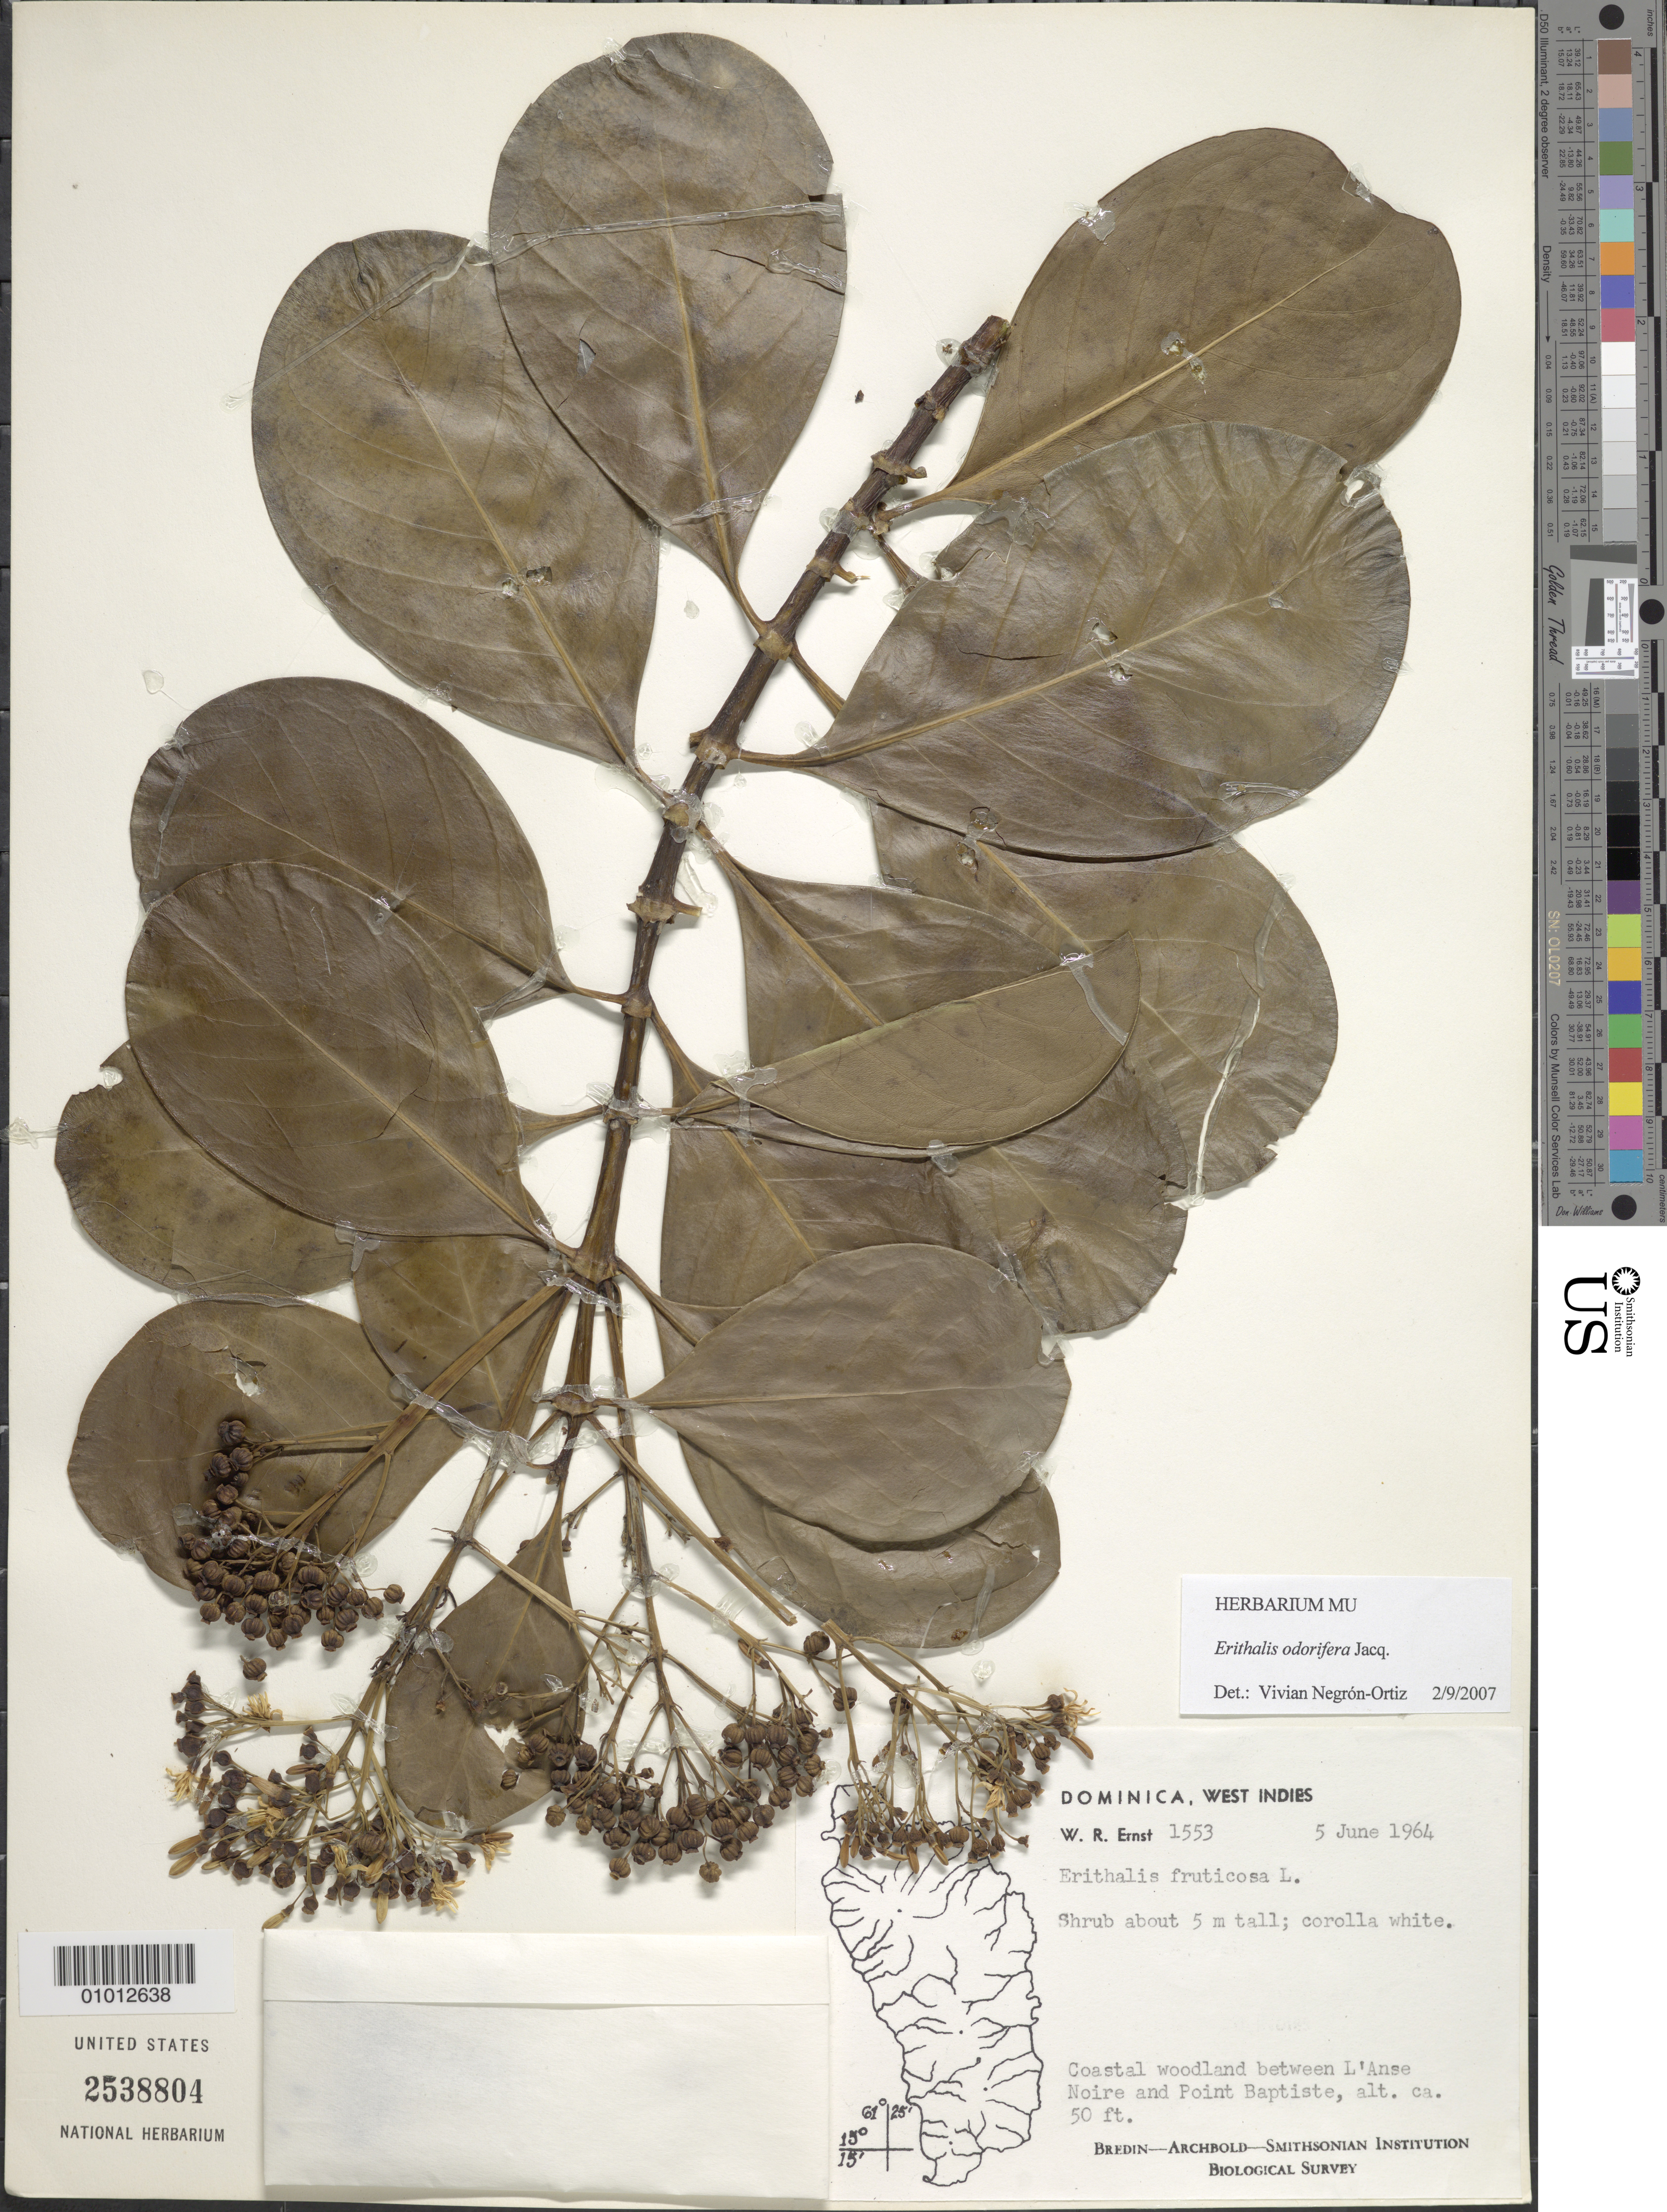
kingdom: Plantae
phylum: Tracheophyta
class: Magnoliopsida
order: Gentianales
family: Rubiaceae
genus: Erithalis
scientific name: Erithalis odorifera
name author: Jacq.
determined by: Negrón-Ortiz, V.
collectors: W. R. Ernst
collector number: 1553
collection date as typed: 05 Jun 1964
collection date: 1964-06-05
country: Dominica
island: Dominica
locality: Between l'Anse Noire and Point Baptiste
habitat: Coastal woodland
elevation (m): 15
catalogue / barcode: US 2538804